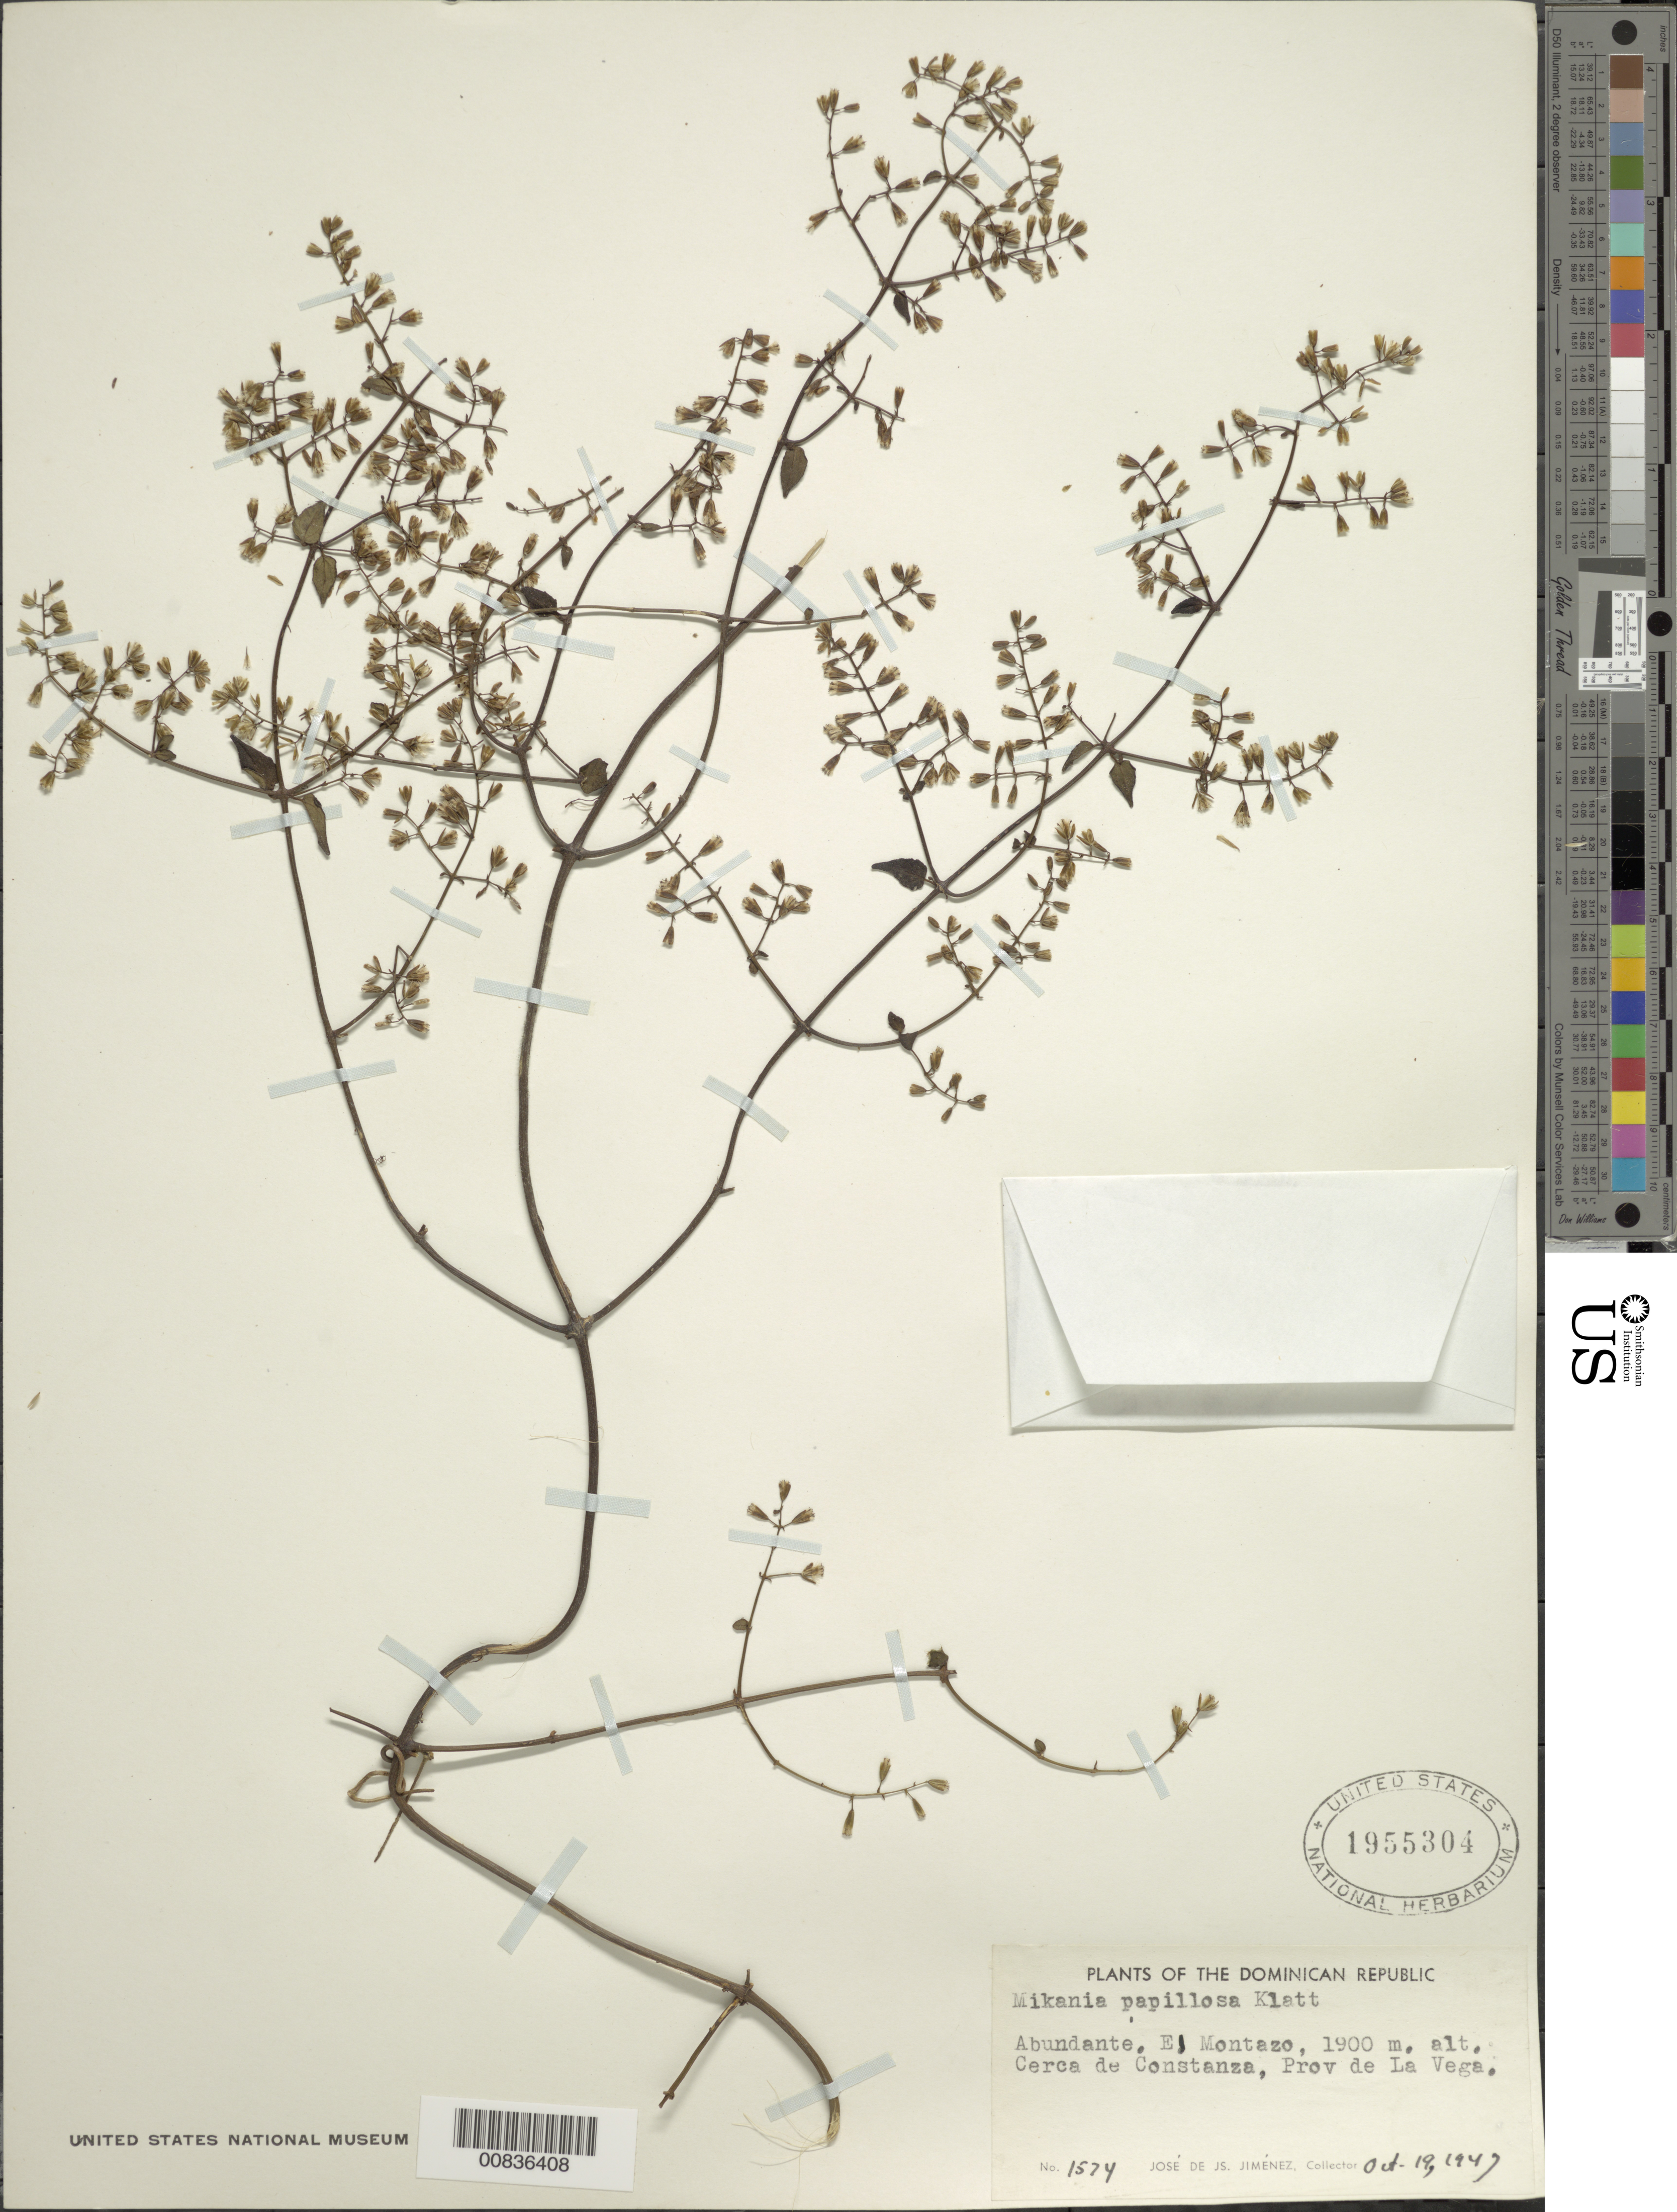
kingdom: Plantae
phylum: Tracheophyta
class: Magnoliopsida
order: Asterales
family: Asteraceae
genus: Mikania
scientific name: Mikania papillosa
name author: Klatt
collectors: J. J. Jiménez Almonte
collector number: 1574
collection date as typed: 19 Oct 1947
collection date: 1947-10-19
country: Dominican Republic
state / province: La Vega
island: Hispaniola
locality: El Montazo, cerca de Constanza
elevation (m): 1900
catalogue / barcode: US 1955304